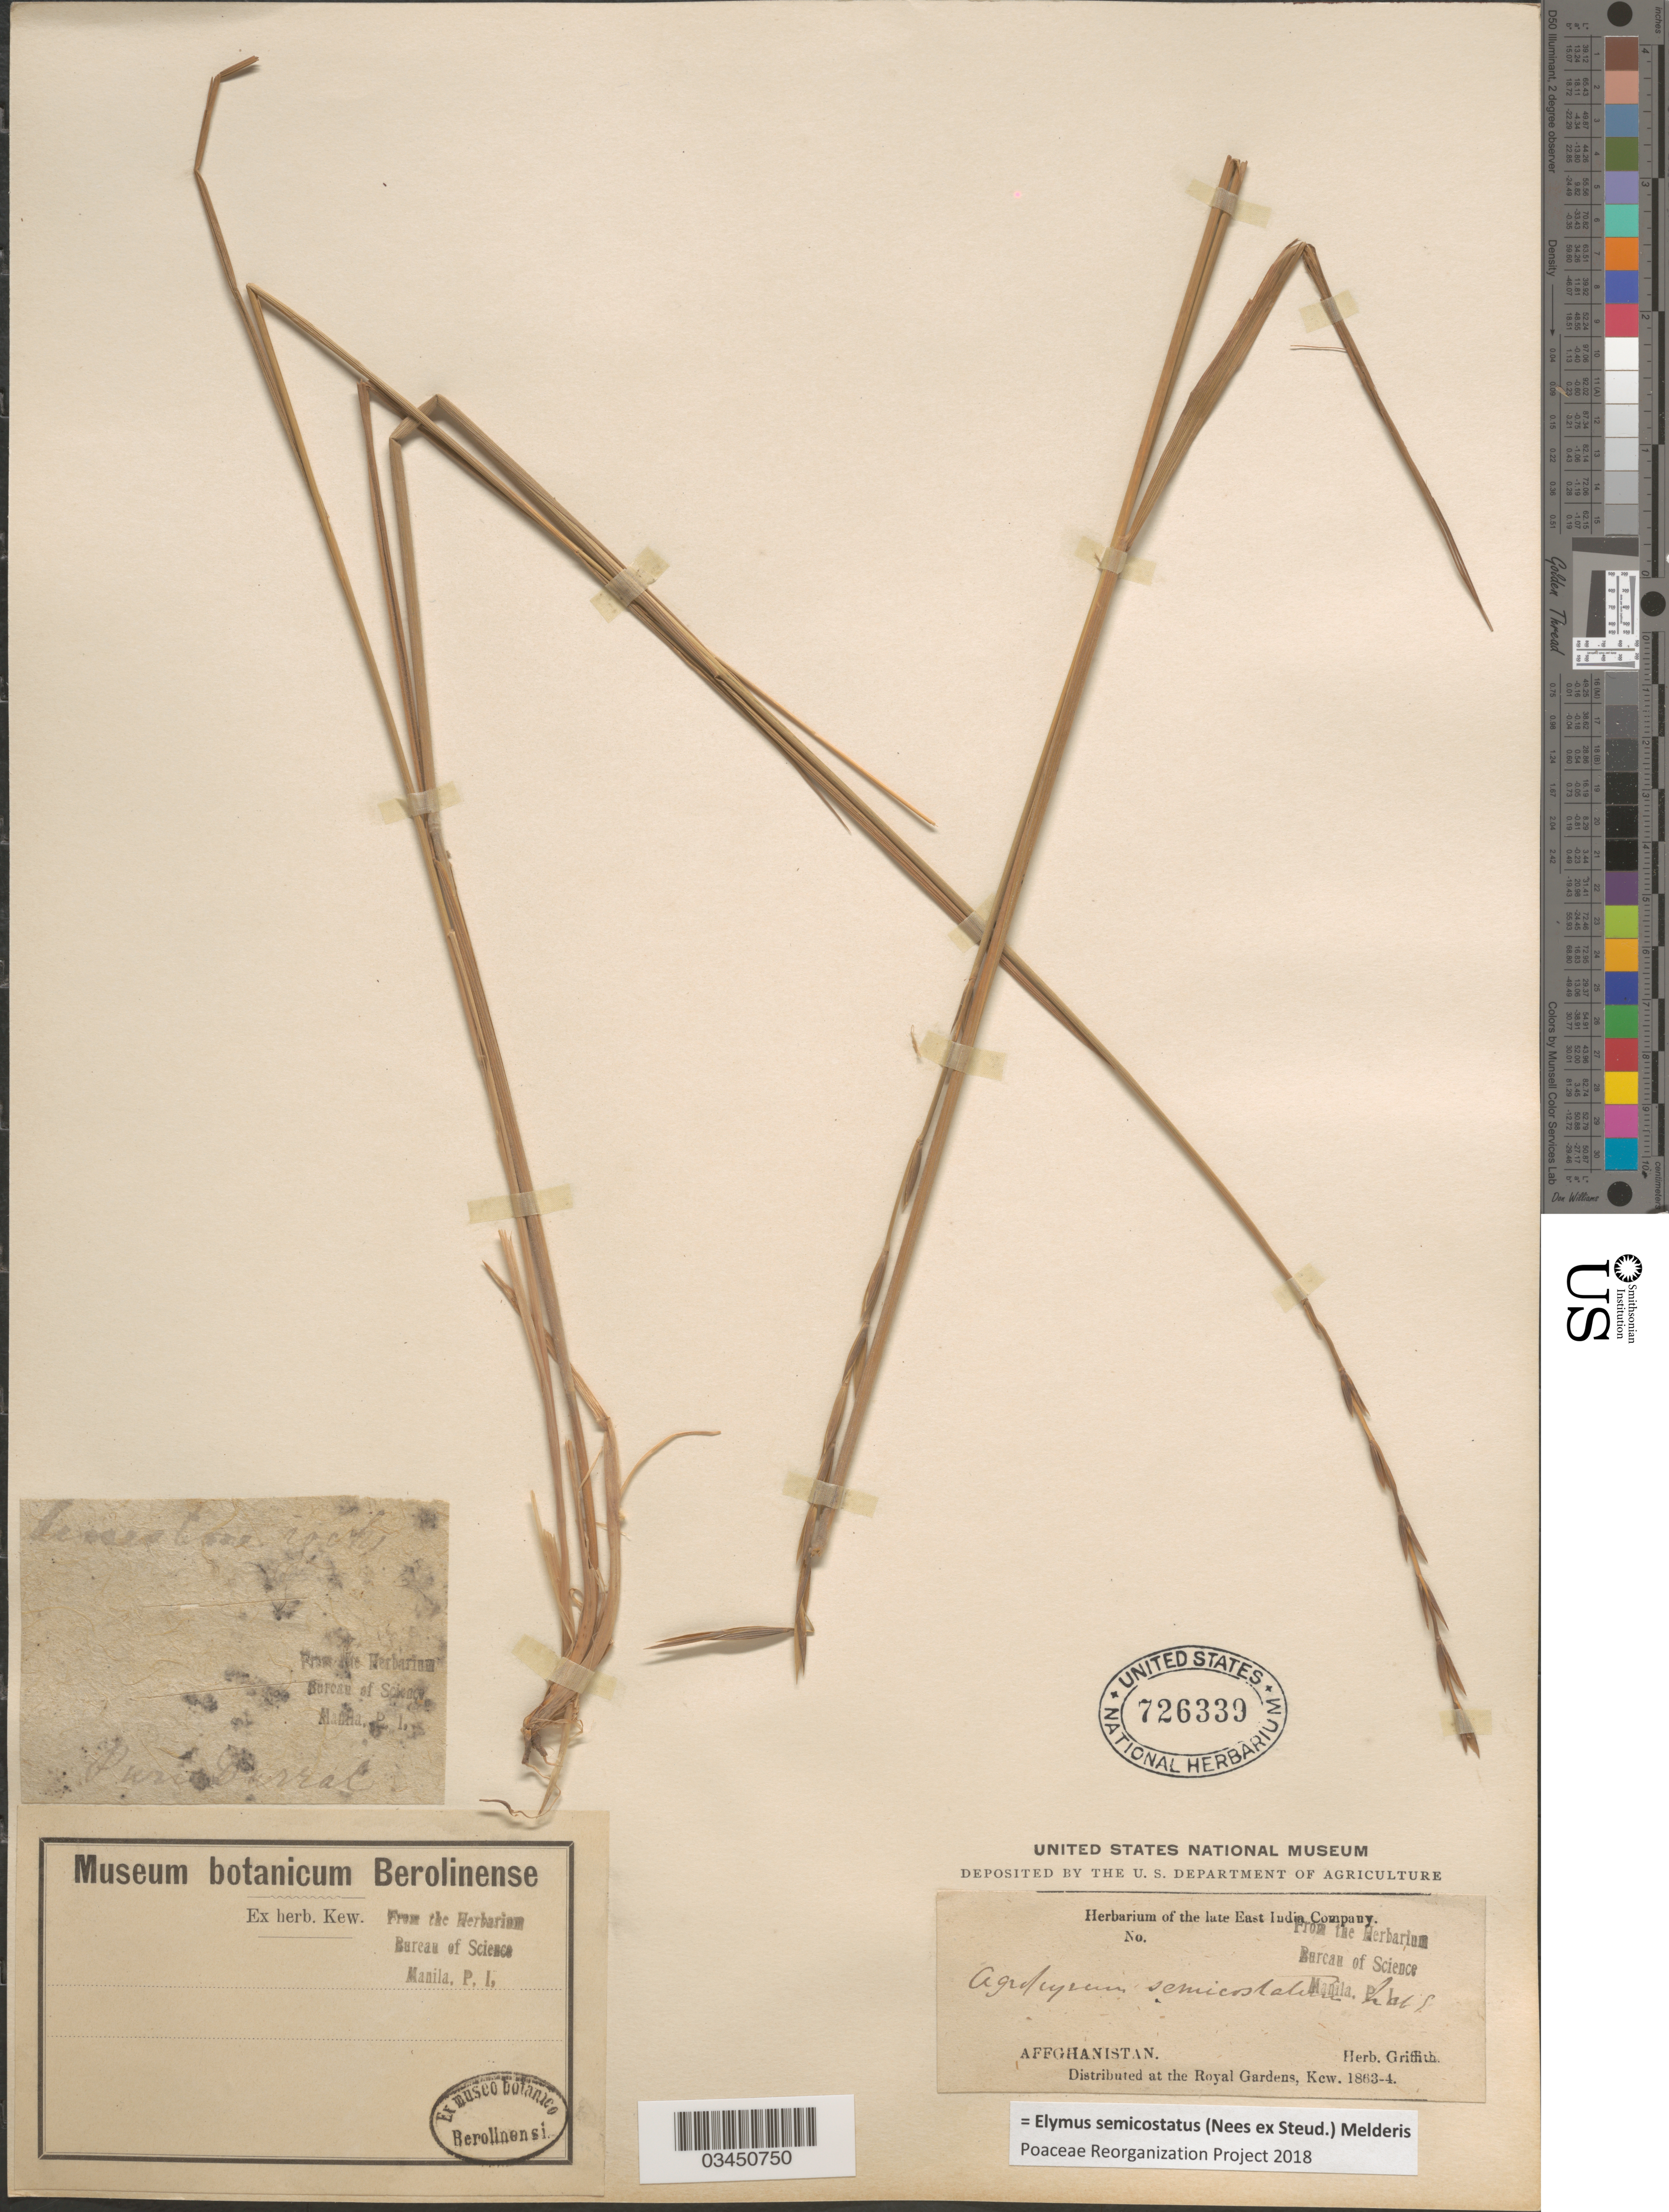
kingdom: Plantae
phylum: Tracheophyta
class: Liliopsida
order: Poales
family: Poaceae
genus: Elymus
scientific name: Elymus semicostatus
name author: (Nees ex Steud.) Melderis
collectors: ex herb. Griffith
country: Afghanistan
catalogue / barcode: US 726339